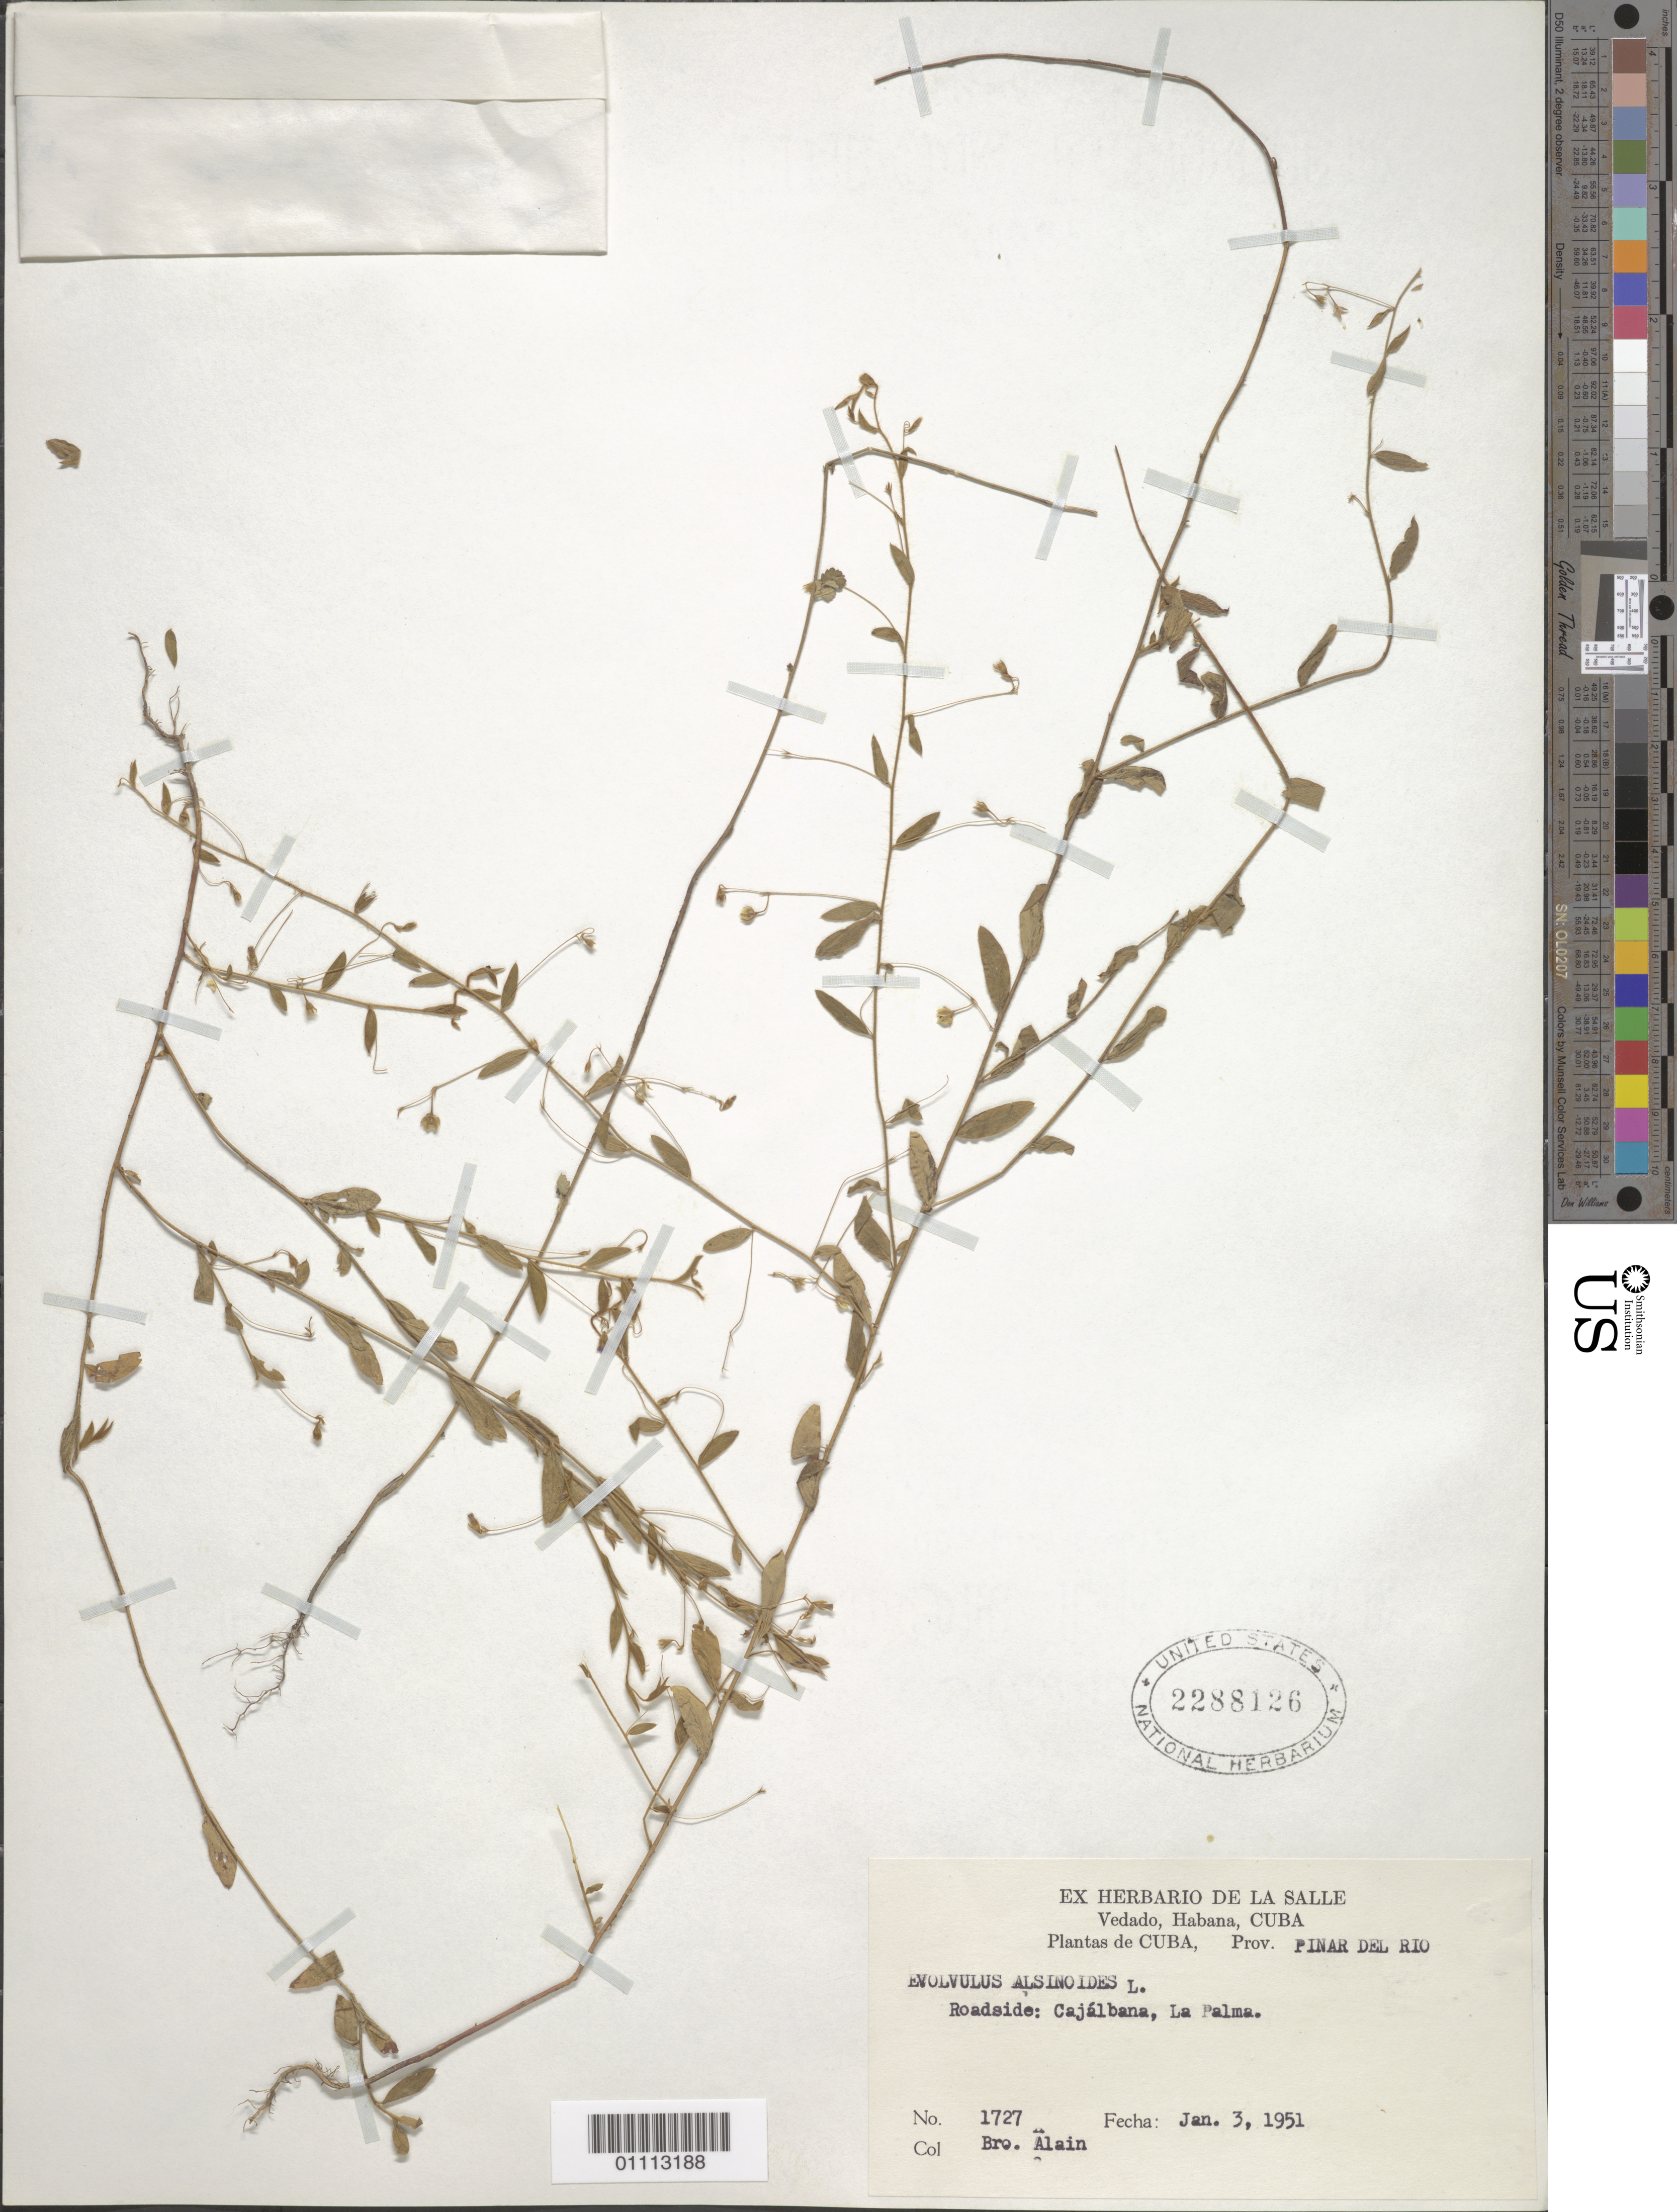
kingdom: Plantae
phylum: Tracheophyta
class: Magnoliopsida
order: Solanales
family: Convolvulaceae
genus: Evolvulus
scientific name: Evolvulus alsinoides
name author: (L.) L.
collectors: A. H. Liogier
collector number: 1727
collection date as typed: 03 Jan 1951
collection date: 1951-01-03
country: Cuba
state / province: Pinar del Rio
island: Cuba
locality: Roadside: Cajalbana, La Palma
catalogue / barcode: US 2288126